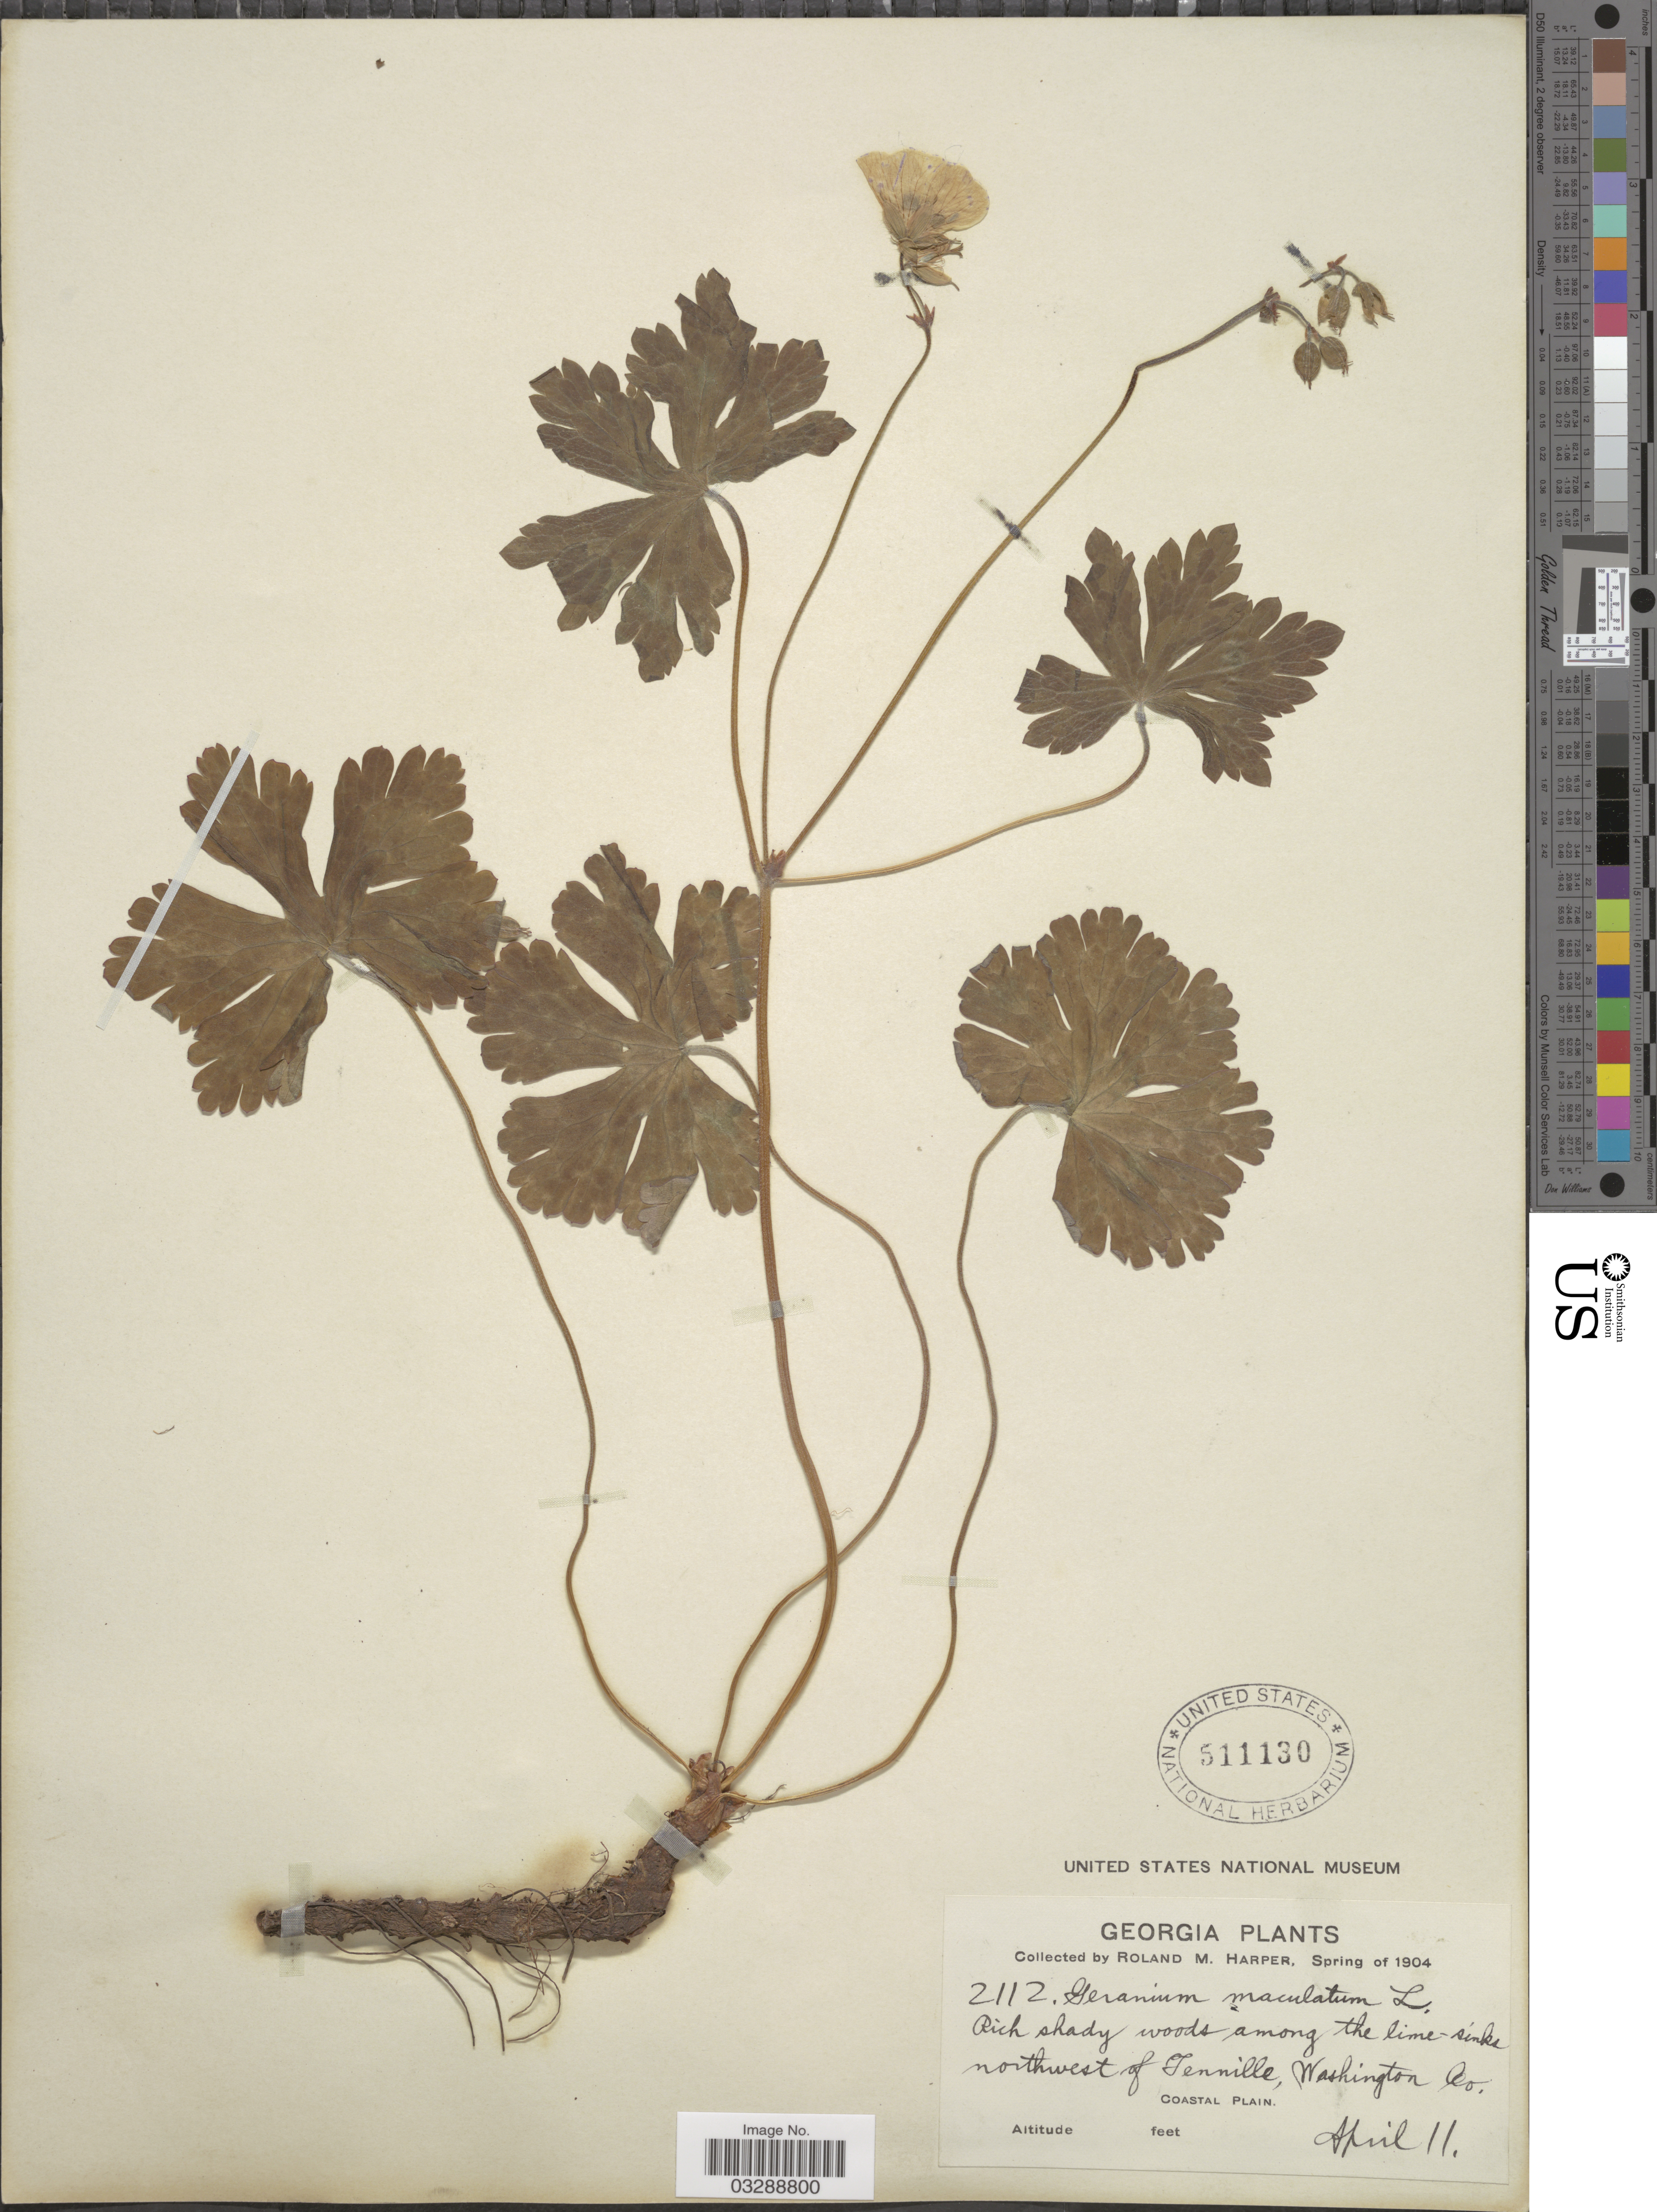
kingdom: Plantae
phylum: Tracheophyta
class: Magnoliopsida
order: Geraniales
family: Geraniaceae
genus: Geranium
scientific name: Geranium maculatum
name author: L.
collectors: R. M. Harper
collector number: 2112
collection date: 1904-04-11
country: United States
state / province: Georgia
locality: Northwest of Tennille, Washington Co. Coastal Plain.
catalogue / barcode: US 511130